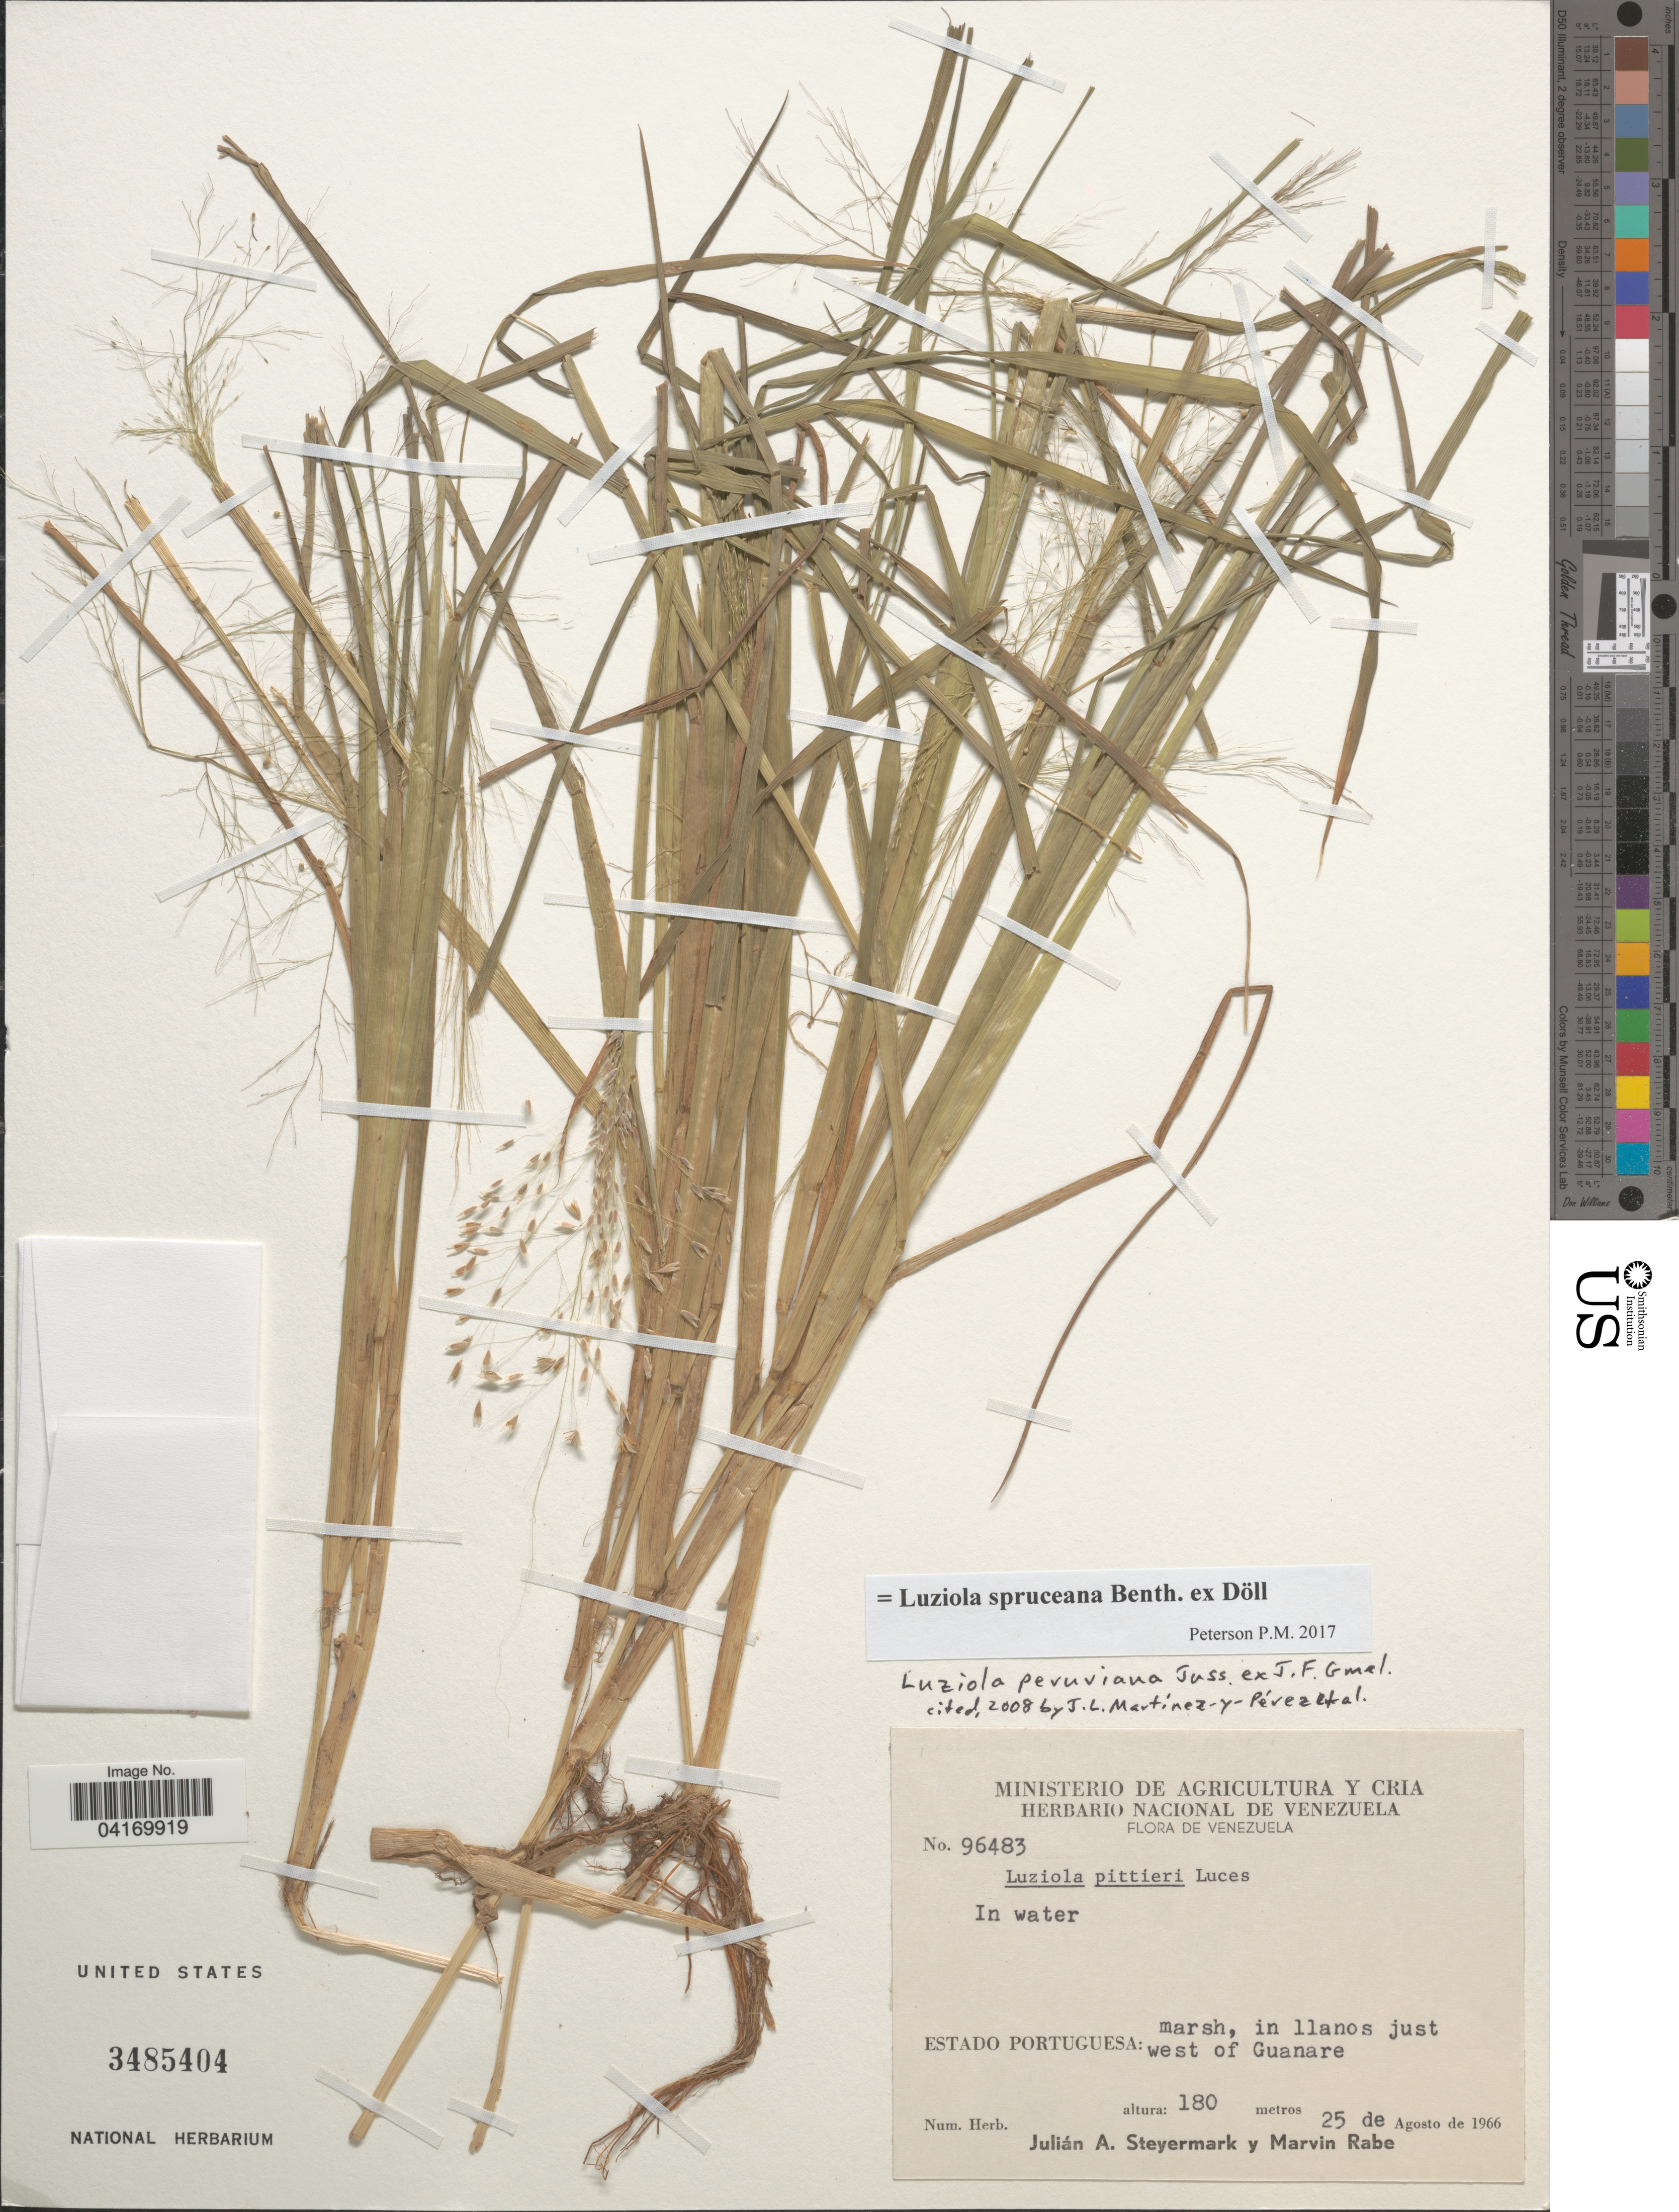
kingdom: Plantae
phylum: Tracheophyta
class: Liliopsida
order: Poales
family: Poaceae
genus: Luziola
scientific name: Luziola spruceana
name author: Benth. ex Döll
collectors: J. Steyermark & M. Rabe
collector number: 96483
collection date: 1966-08-25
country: Venezuela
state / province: Portuguesa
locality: Marsh, in llanos just west of Guanare.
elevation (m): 180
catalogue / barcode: US 3485404